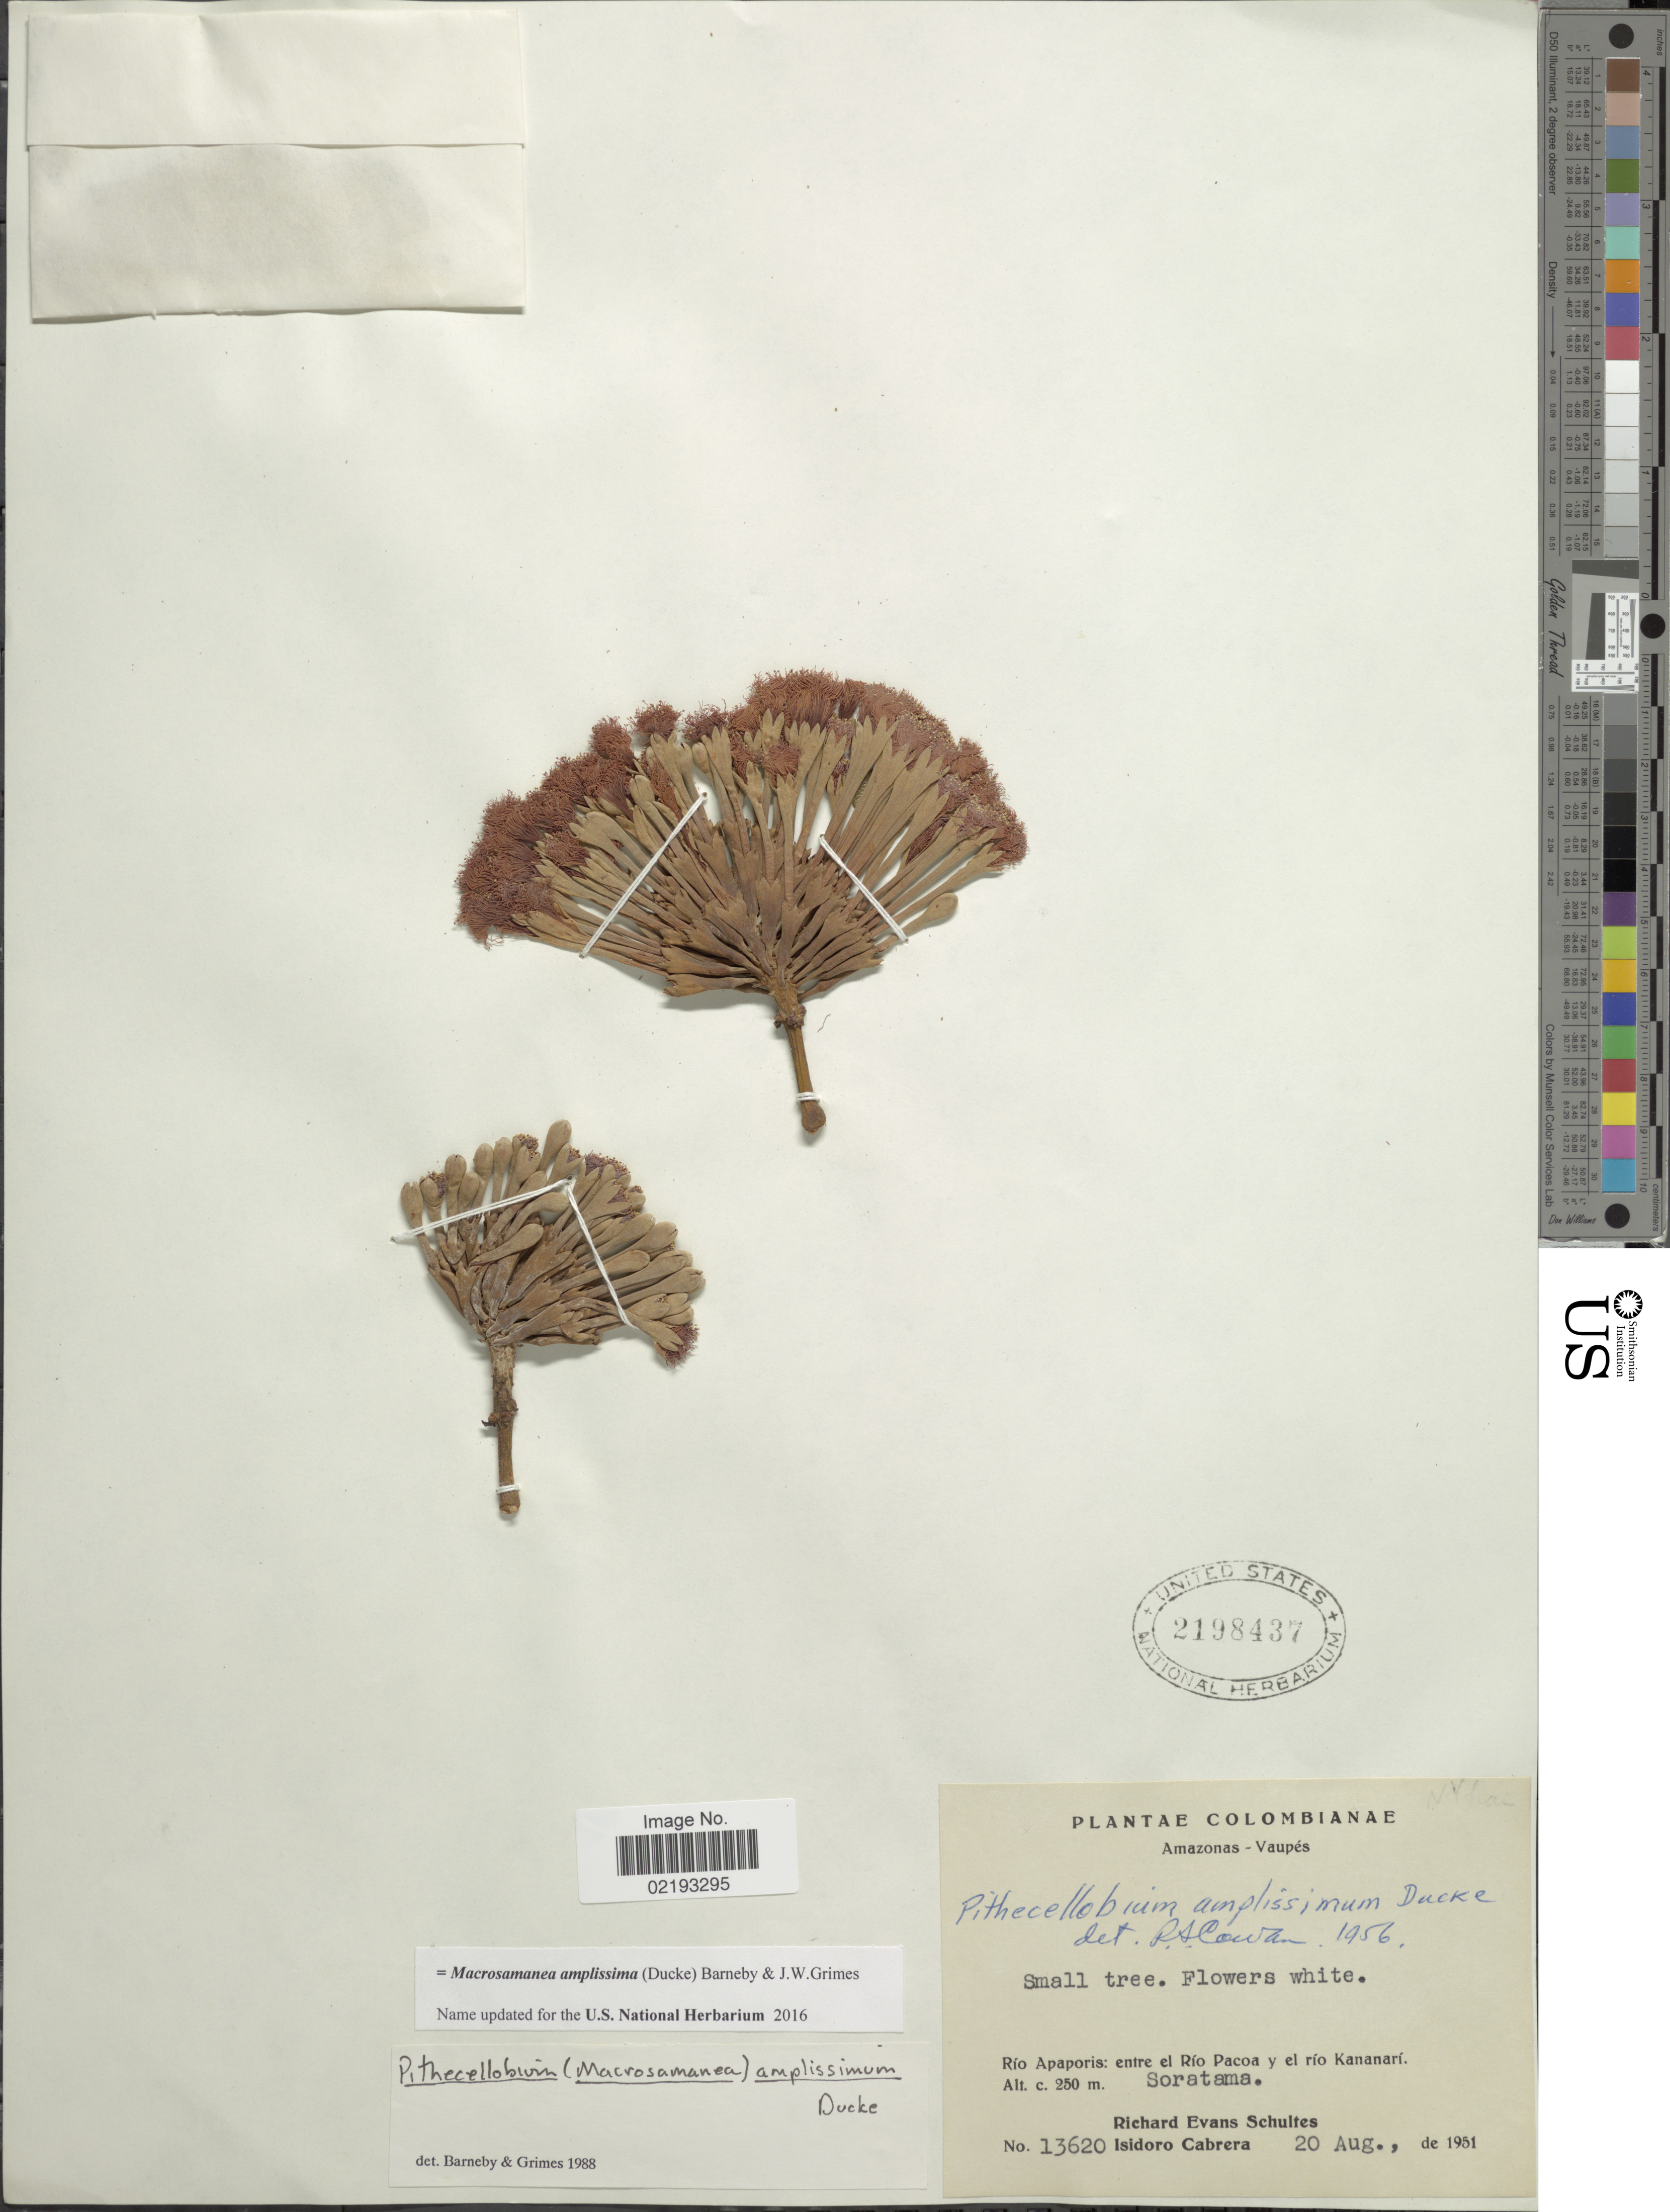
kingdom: Plantae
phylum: Tracheophyta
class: Magnoliopsida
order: Fabales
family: Fabaceae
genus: Macrosamanea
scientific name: Macrosamanea amplissima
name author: (Ducke) Barneby & J.W. Grimes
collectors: R. E. Schultes & I. Cabrera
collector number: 13620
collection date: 1951-08-20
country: Colombia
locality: Amazonas - Vaupés, Río Apaporis: entre el Río Pacoa y el río Kananarí. Soratama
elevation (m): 250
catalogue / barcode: US 2198437